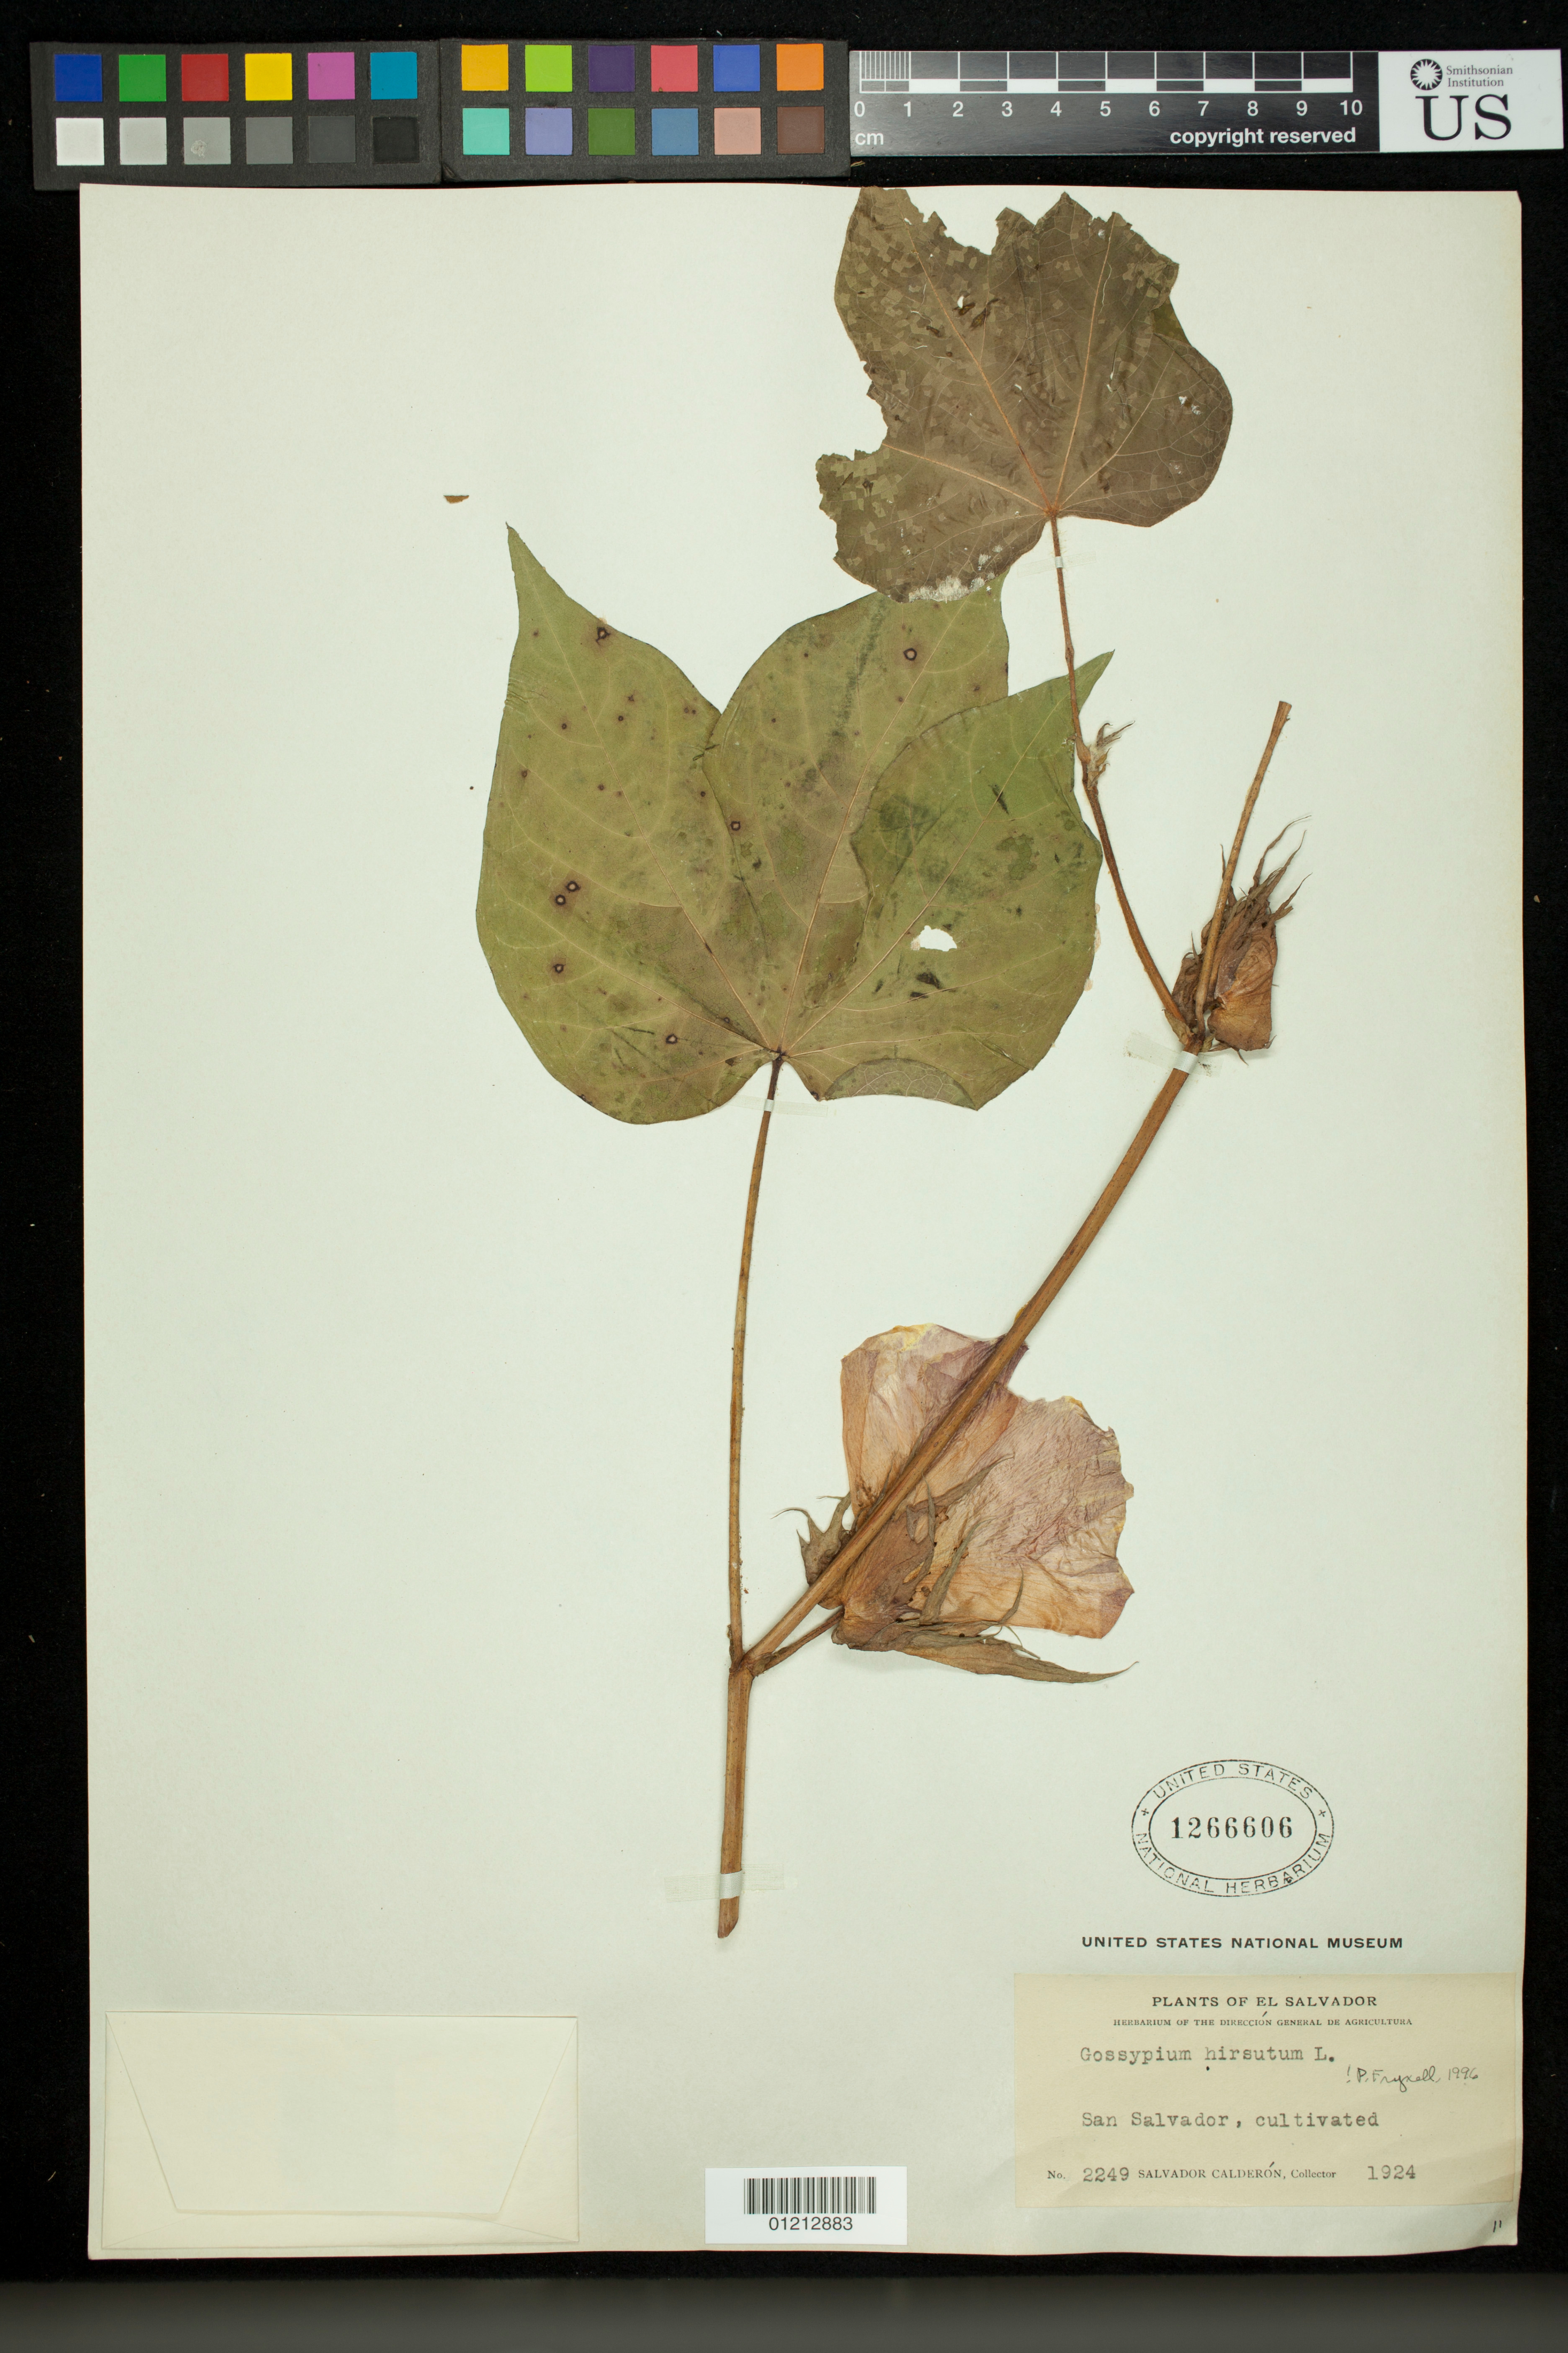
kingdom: Plantae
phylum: Tracheophyta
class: Magnoliopsida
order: Malvales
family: Malvaceae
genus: Gossypium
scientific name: Gossypium hirsutum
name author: L.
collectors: S. Calderón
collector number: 2249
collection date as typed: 1924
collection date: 1924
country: El Salvador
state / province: San Salvador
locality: San salvador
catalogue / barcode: US 1266606